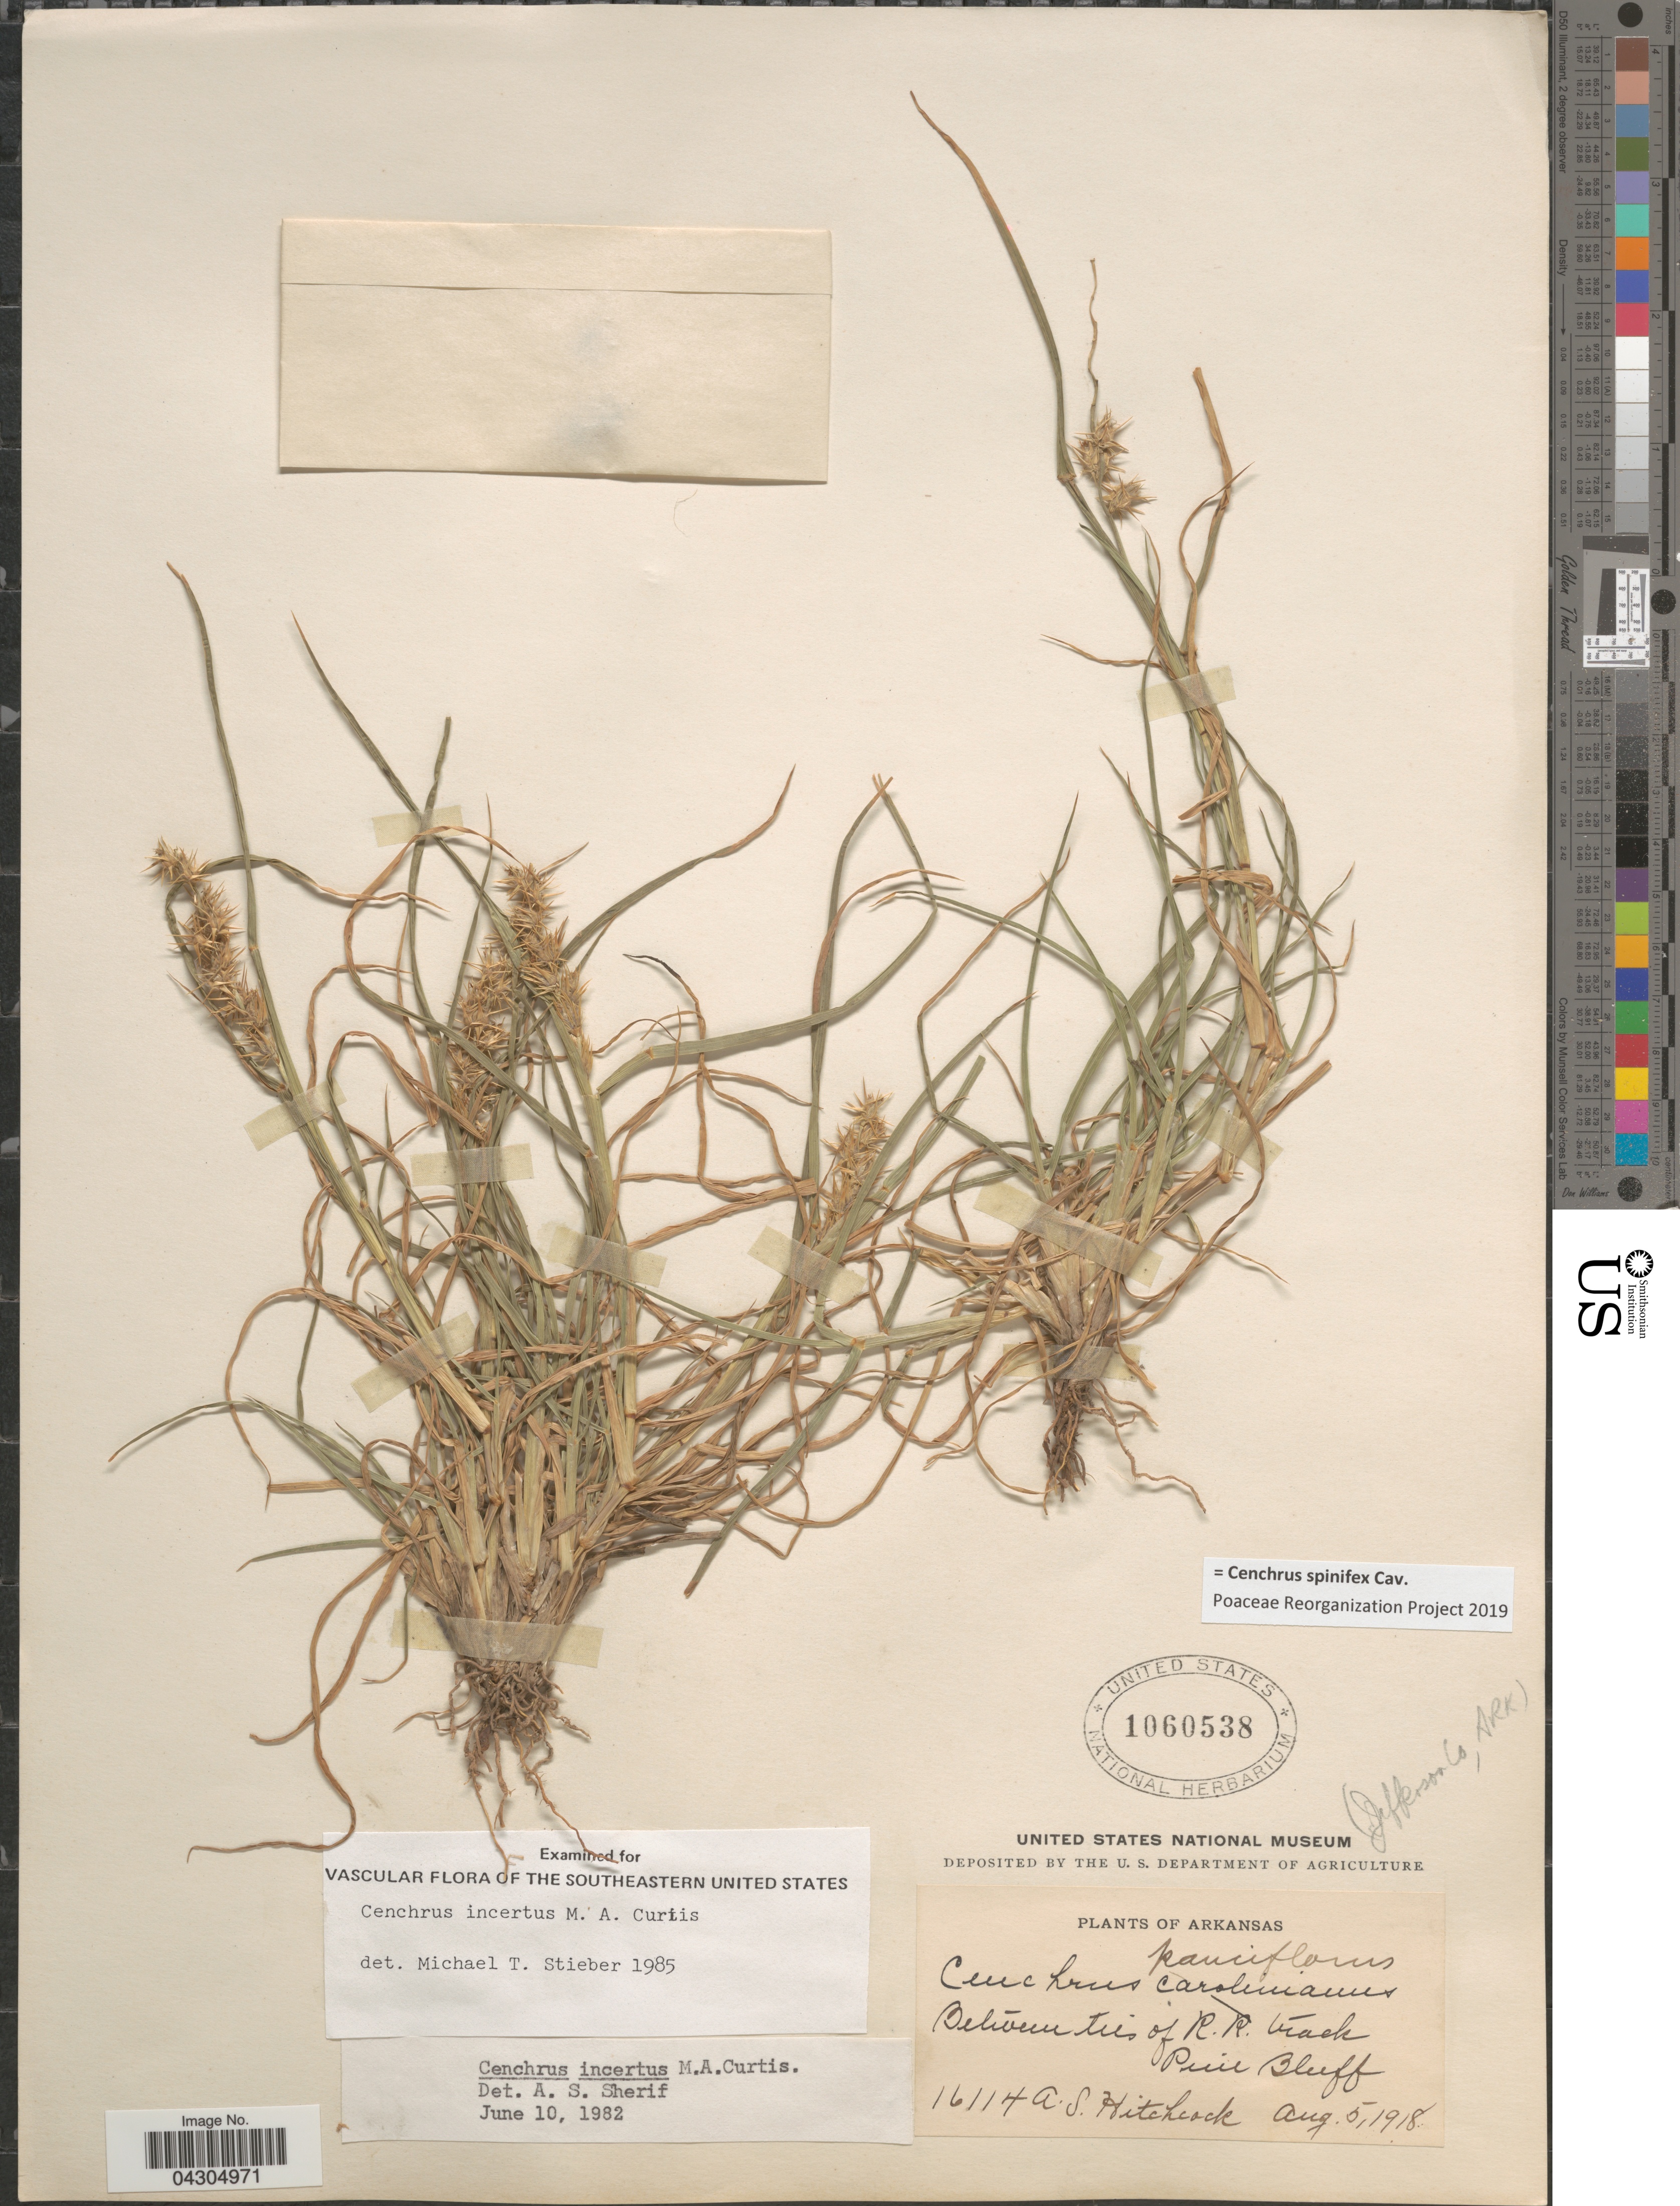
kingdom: Plantae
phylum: Tracheophyta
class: Liliopsida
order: Poales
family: Poaceae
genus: Cenchrus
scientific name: Cenchrus spinifex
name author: Cav.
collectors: A. S. Hitchcock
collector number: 16114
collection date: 1918-08-05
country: United States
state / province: Arkansas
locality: Jefferson Co. Between ties of R. R. track Pine Bluff.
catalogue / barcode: US 1060538